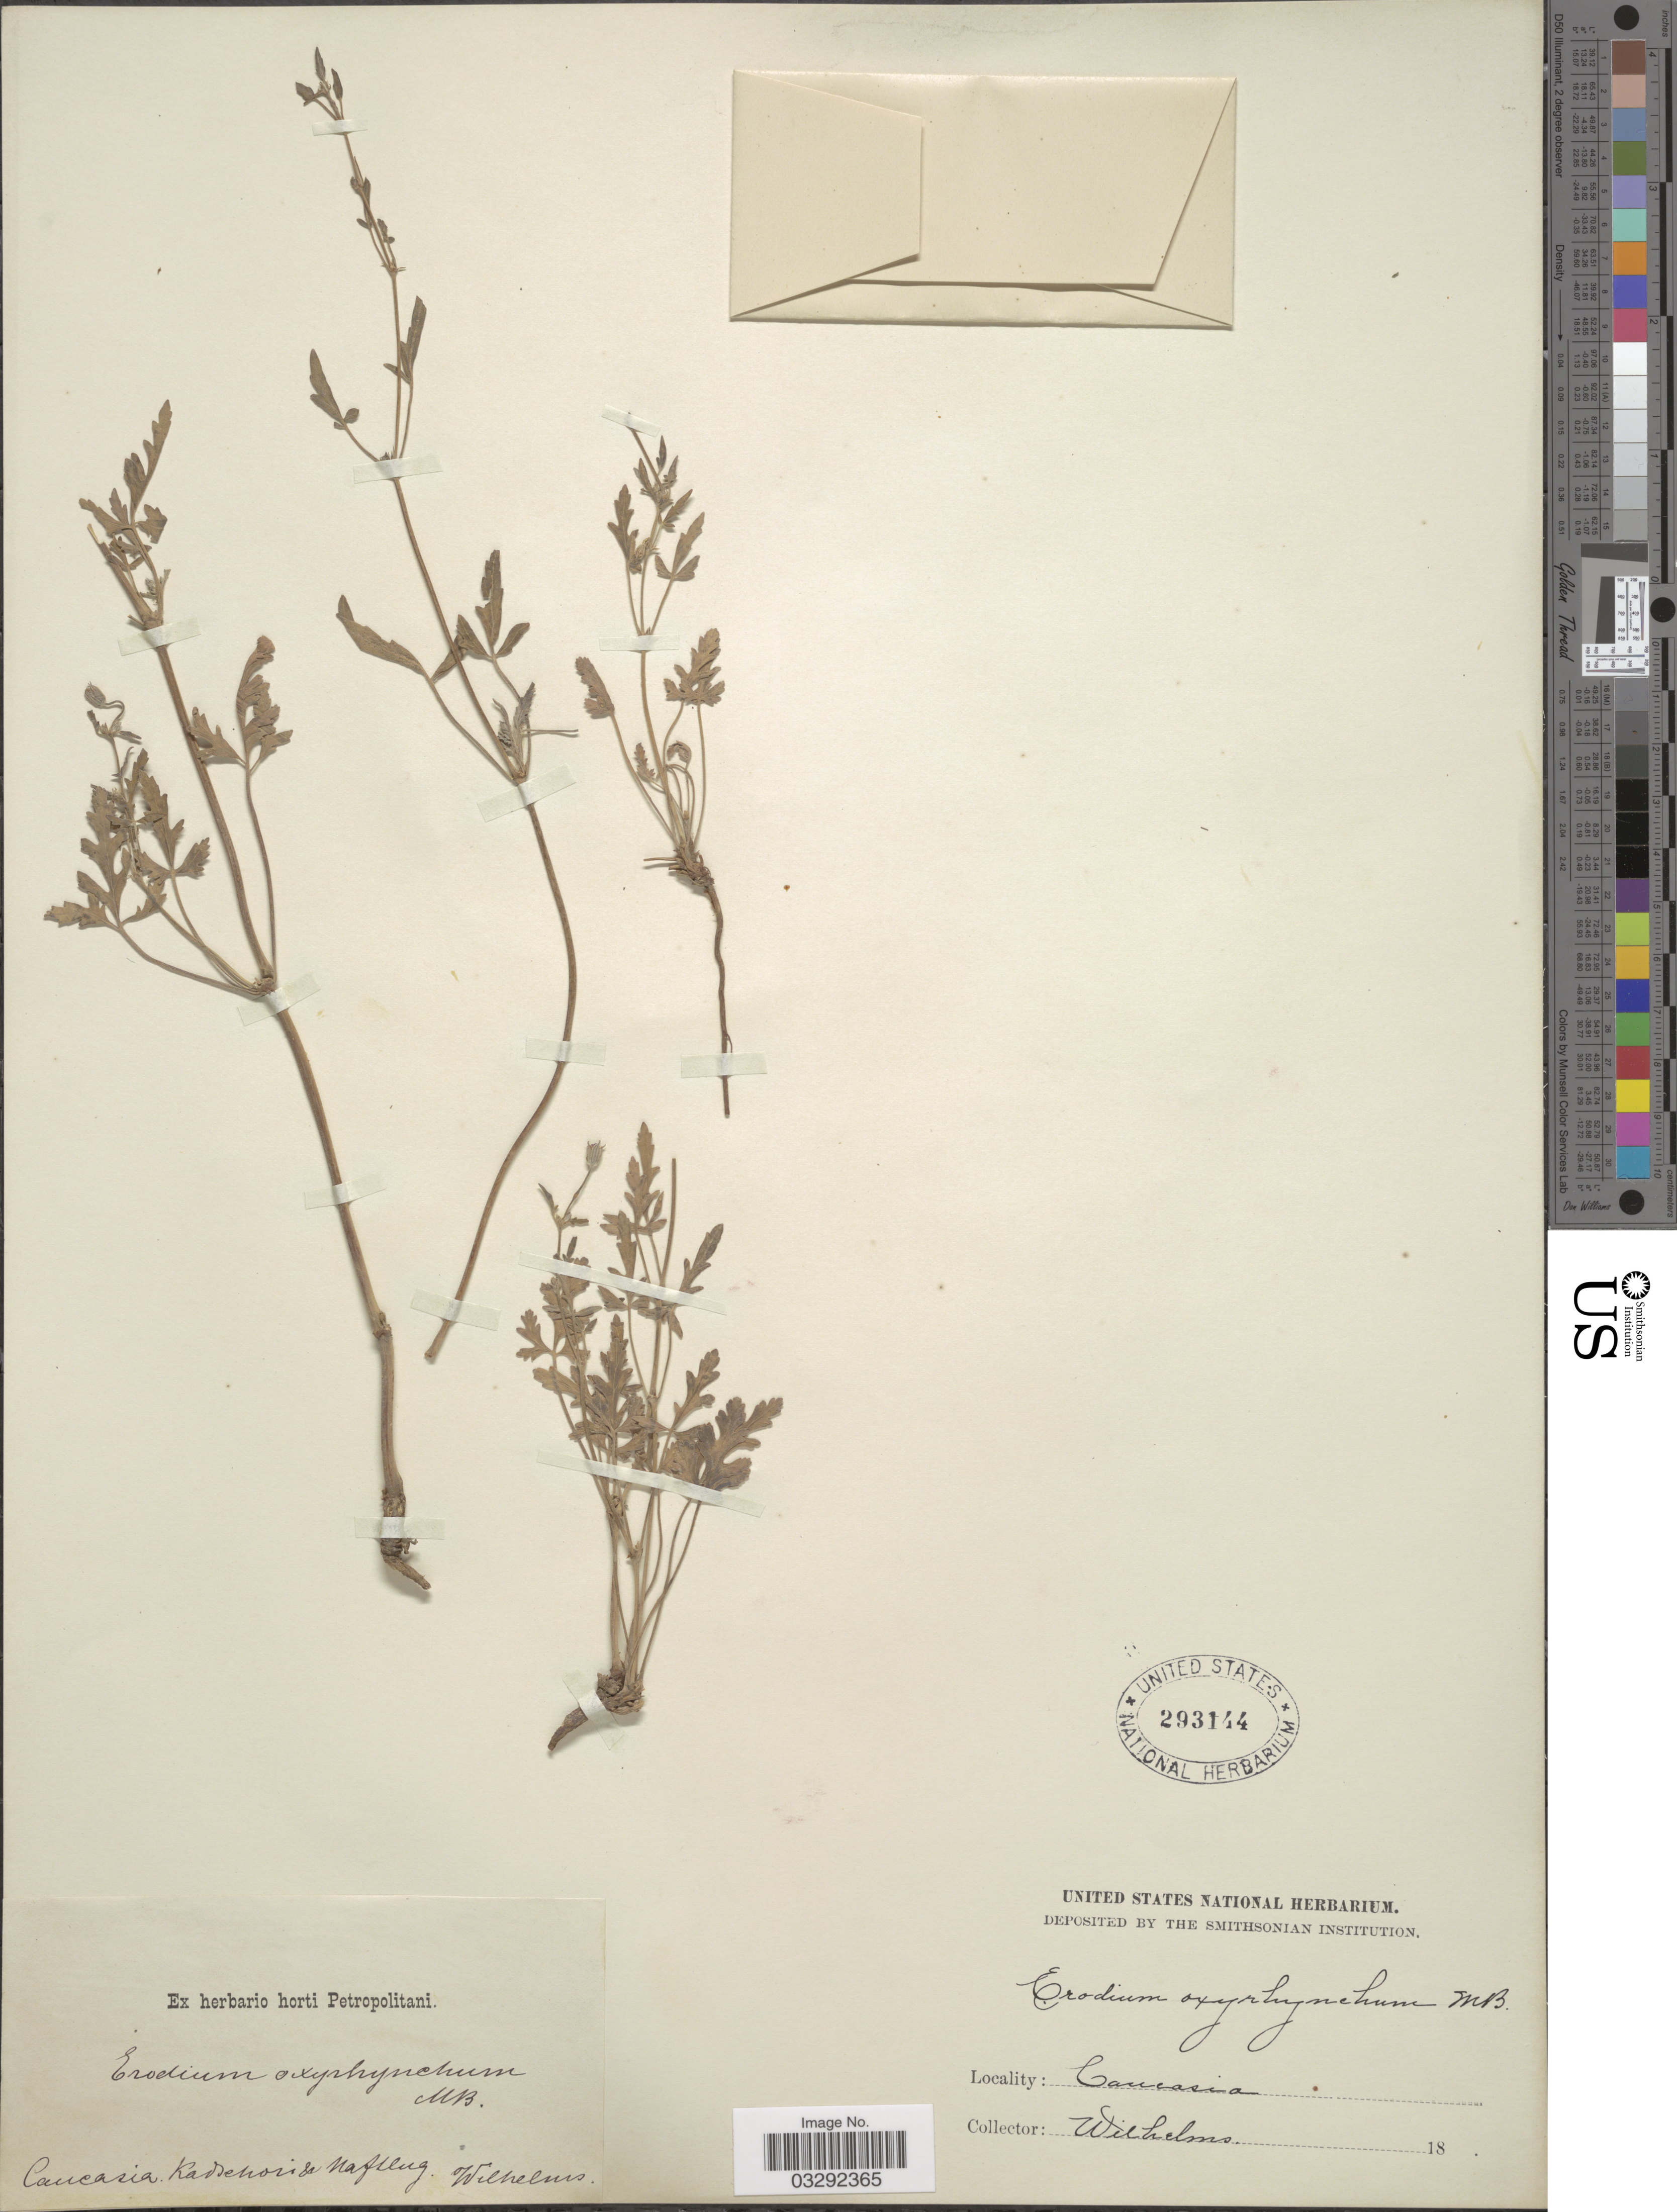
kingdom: Plantae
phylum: Tracheophyta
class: Magnoliopsida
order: Geraniales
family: Geraniaceae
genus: Erodium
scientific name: Erodium oxyrhinchum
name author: M. Bieb.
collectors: C. Wilhelms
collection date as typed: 18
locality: Caucasia. Kadzehori & Naftlug. [interpreted]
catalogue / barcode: US 293144